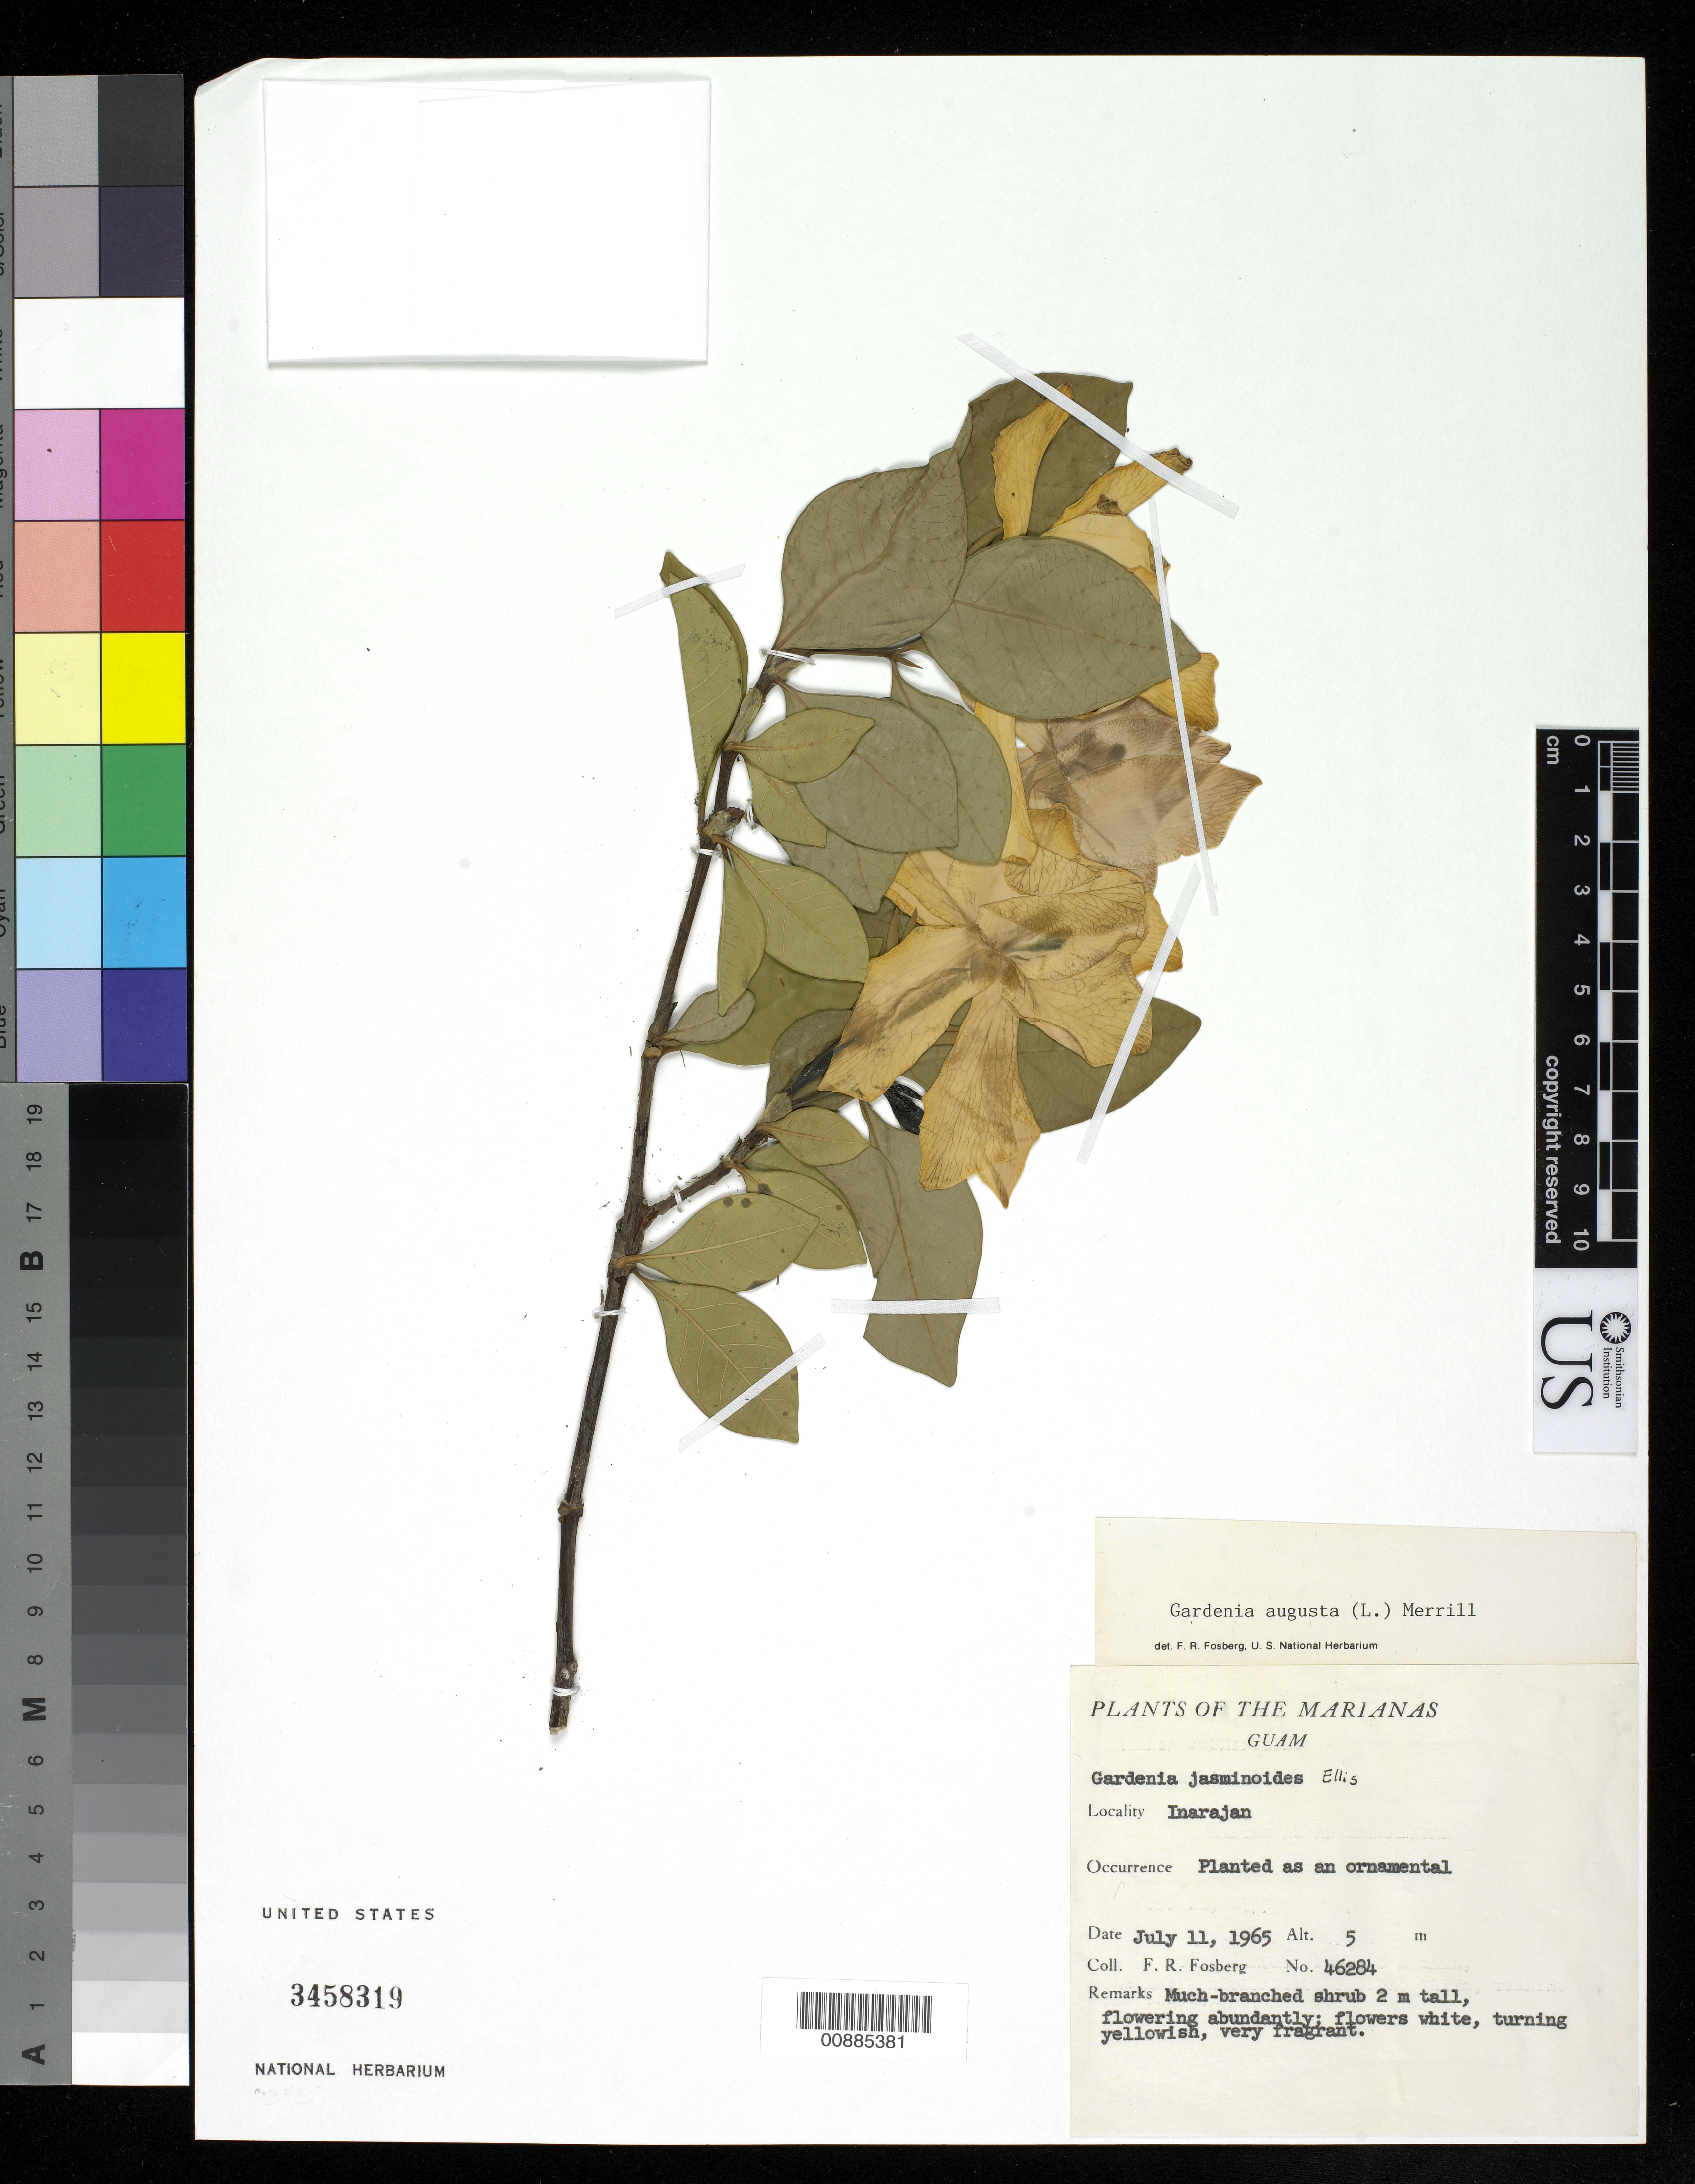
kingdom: Plantae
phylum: Tracheophyta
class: Magnoliopsida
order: Gentianales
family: Rubiaceae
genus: Gardenia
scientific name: Gardenia augusta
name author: (L.) Merr.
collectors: F. R. Fosberg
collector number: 46284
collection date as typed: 11 Jul 1965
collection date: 1965-07-11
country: Guam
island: Guam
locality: Inarajan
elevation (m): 5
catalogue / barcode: US 3458319